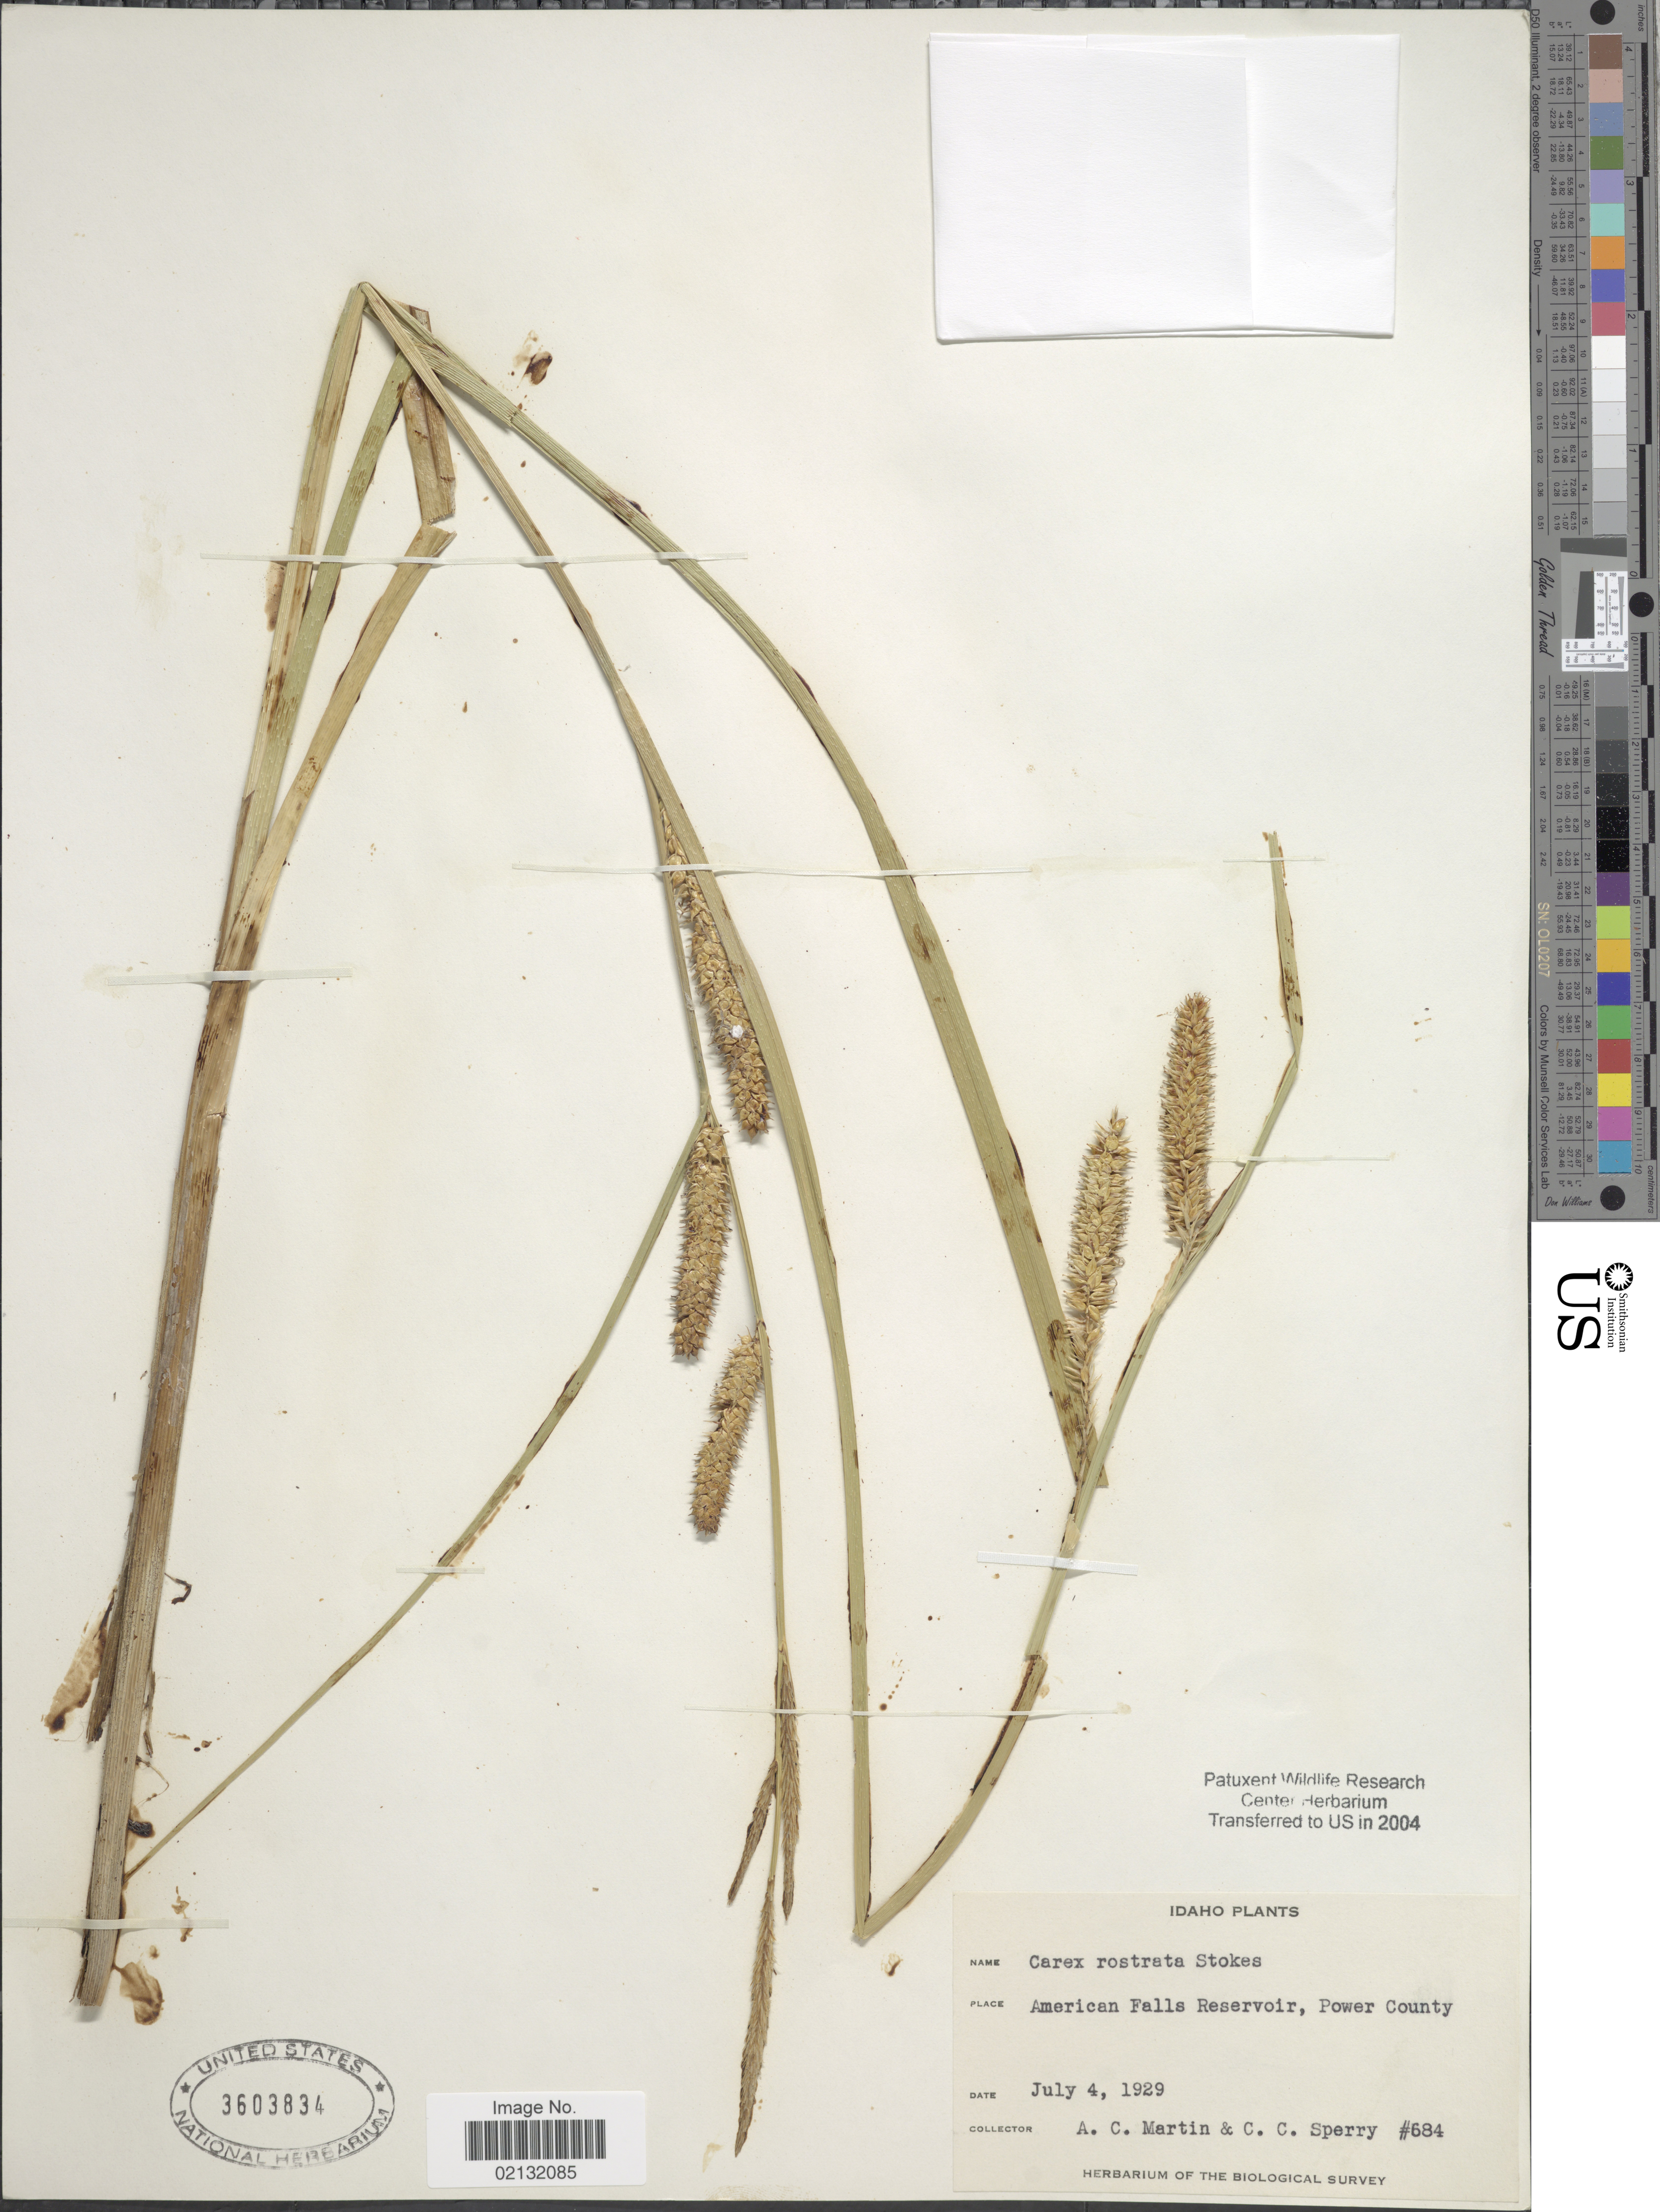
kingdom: Plantae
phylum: Tracheophyta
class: Liliopsida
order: Poales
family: Cyperaceae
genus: Carex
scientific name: Carex rostrata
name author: Stokes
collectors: A. C. Martin & C. C. Sperry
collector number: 684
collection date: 1929-07-04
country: United States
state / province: Idaho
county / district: Power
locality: American Falls Reservoir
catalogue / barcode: US 3603834